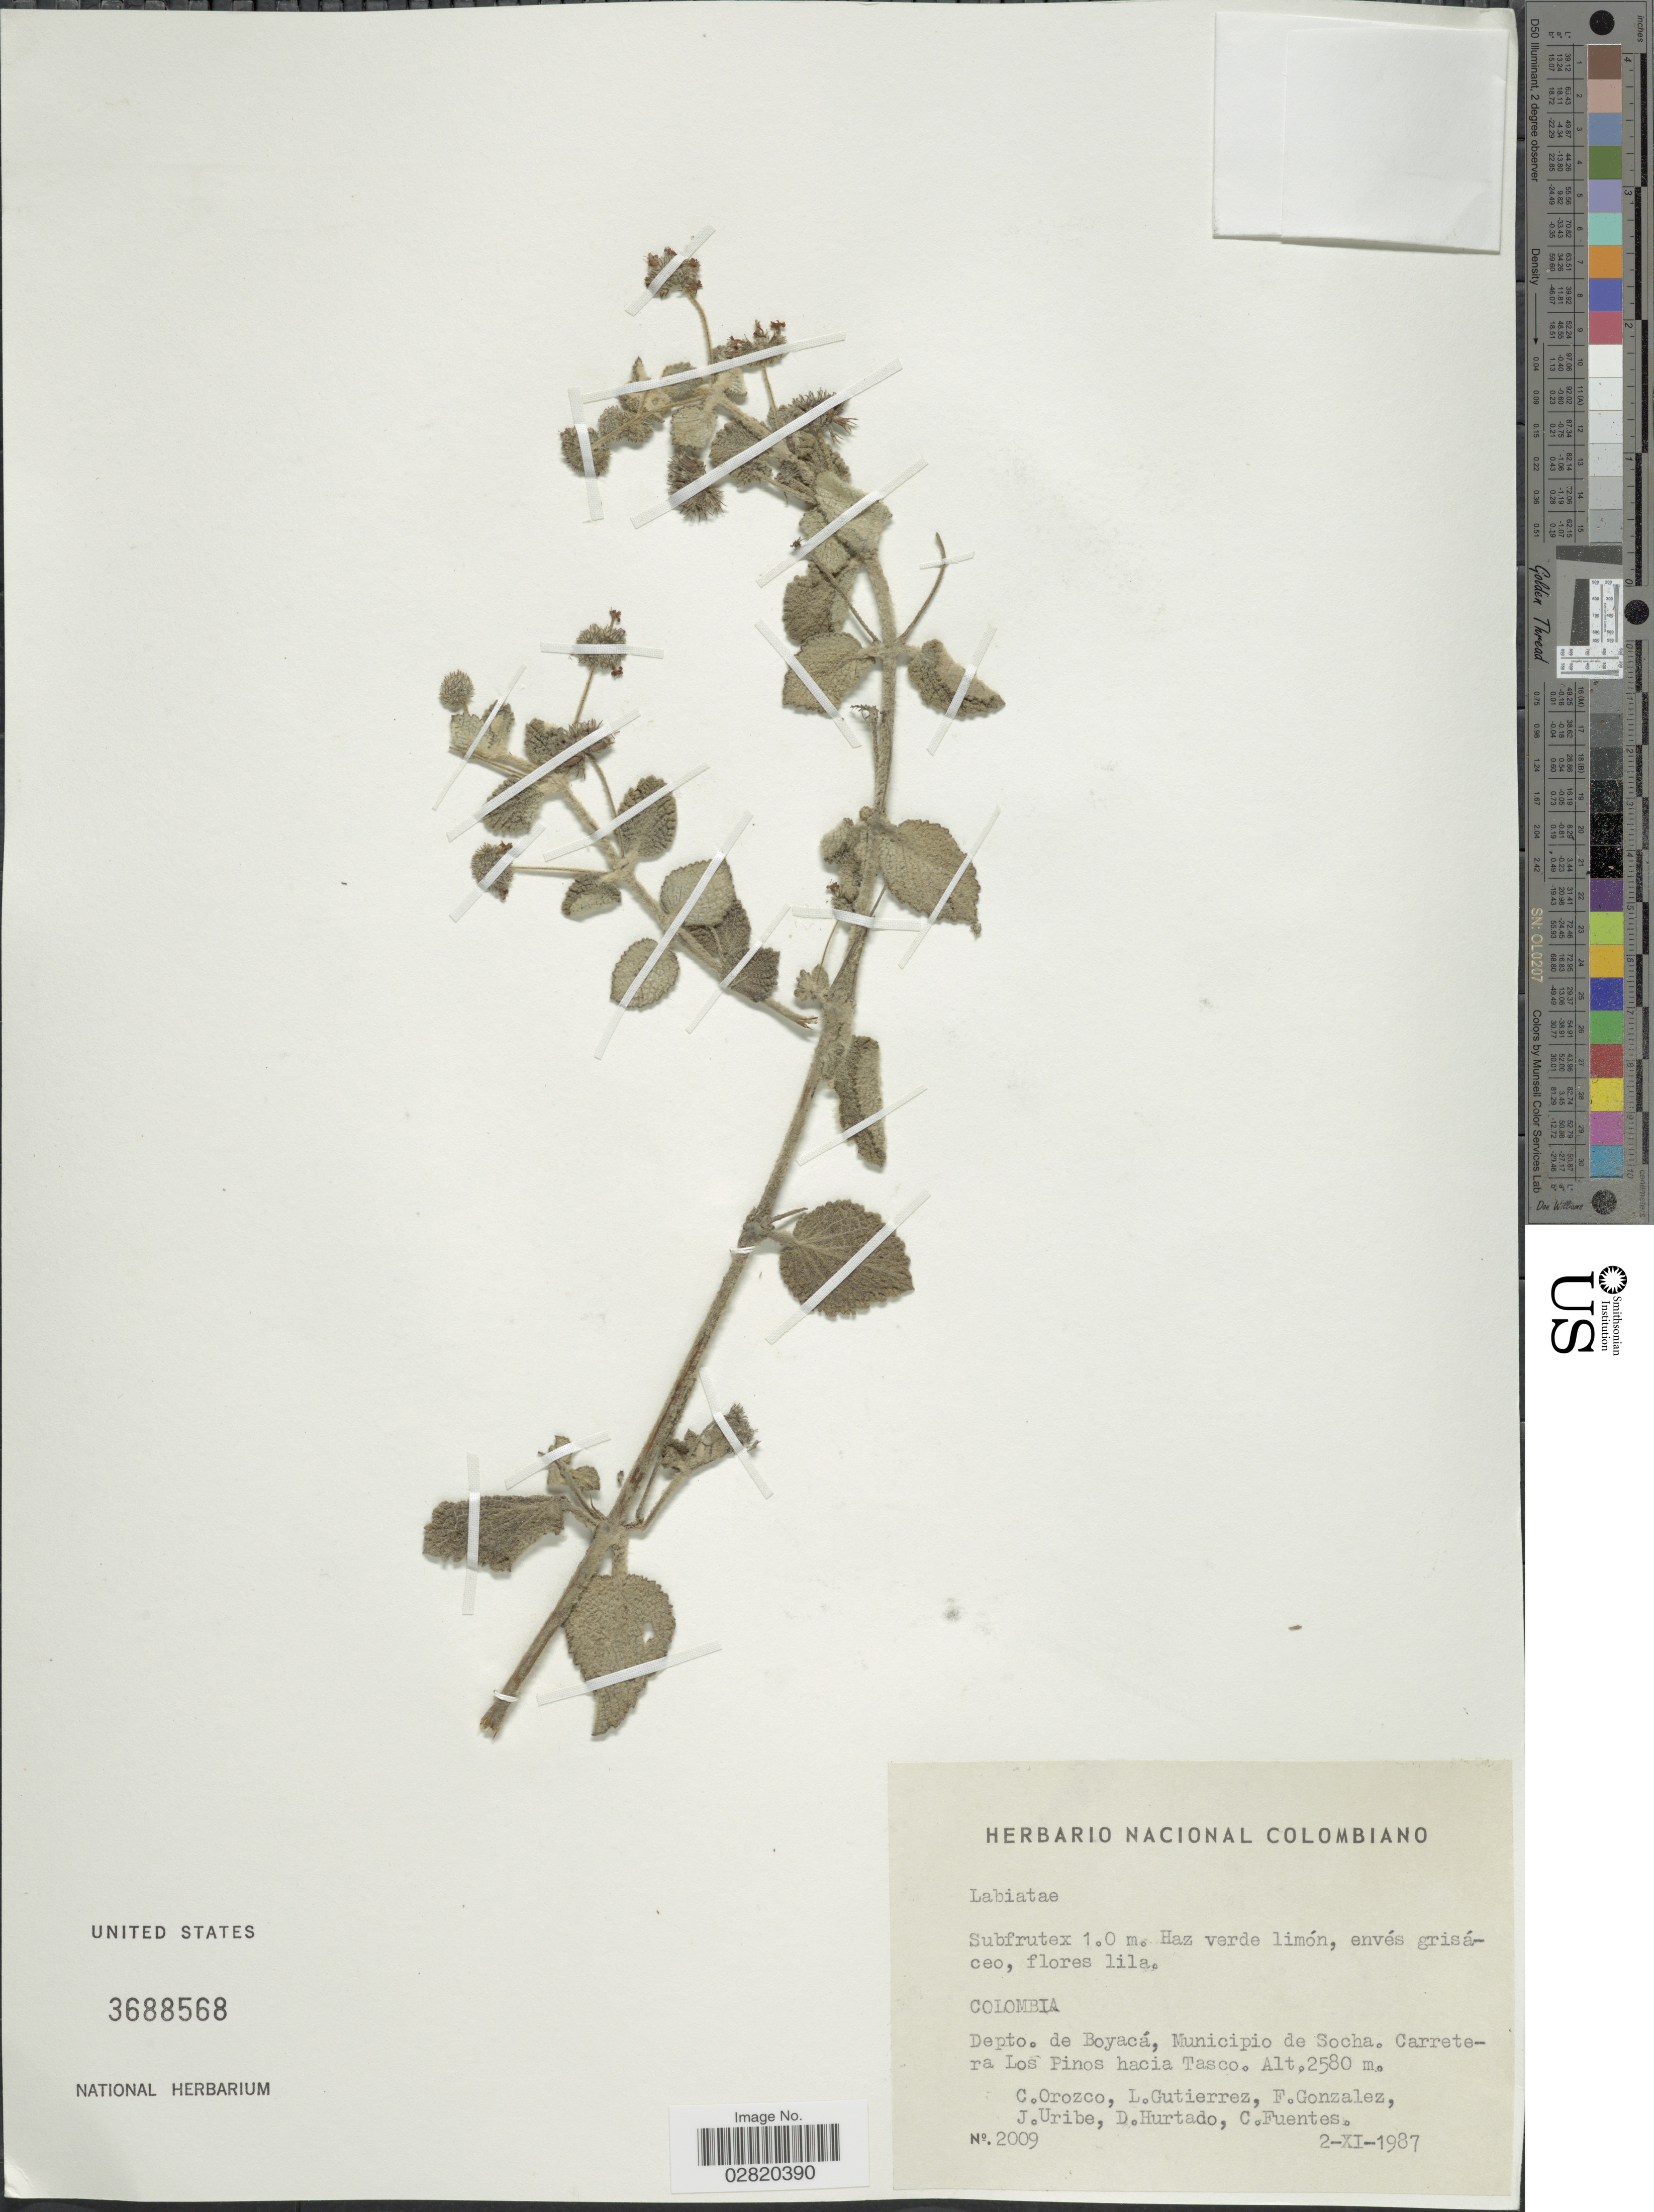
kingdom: Plantae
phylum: Tracheophyta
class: Magnoliopsida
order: Lamiales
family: Lamiaceae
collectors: C. I. Orozco, L. Gutiérrez, F. Gonzalez, J. Uribe & et al.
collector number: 2009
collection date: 1987-11-02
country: Colombia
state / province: Boyacá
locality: Depto. de Boyacá, Municipio de Socha. Carretera Los Pinos hacia Tasco.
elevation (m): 2580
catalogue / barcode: US 3688568